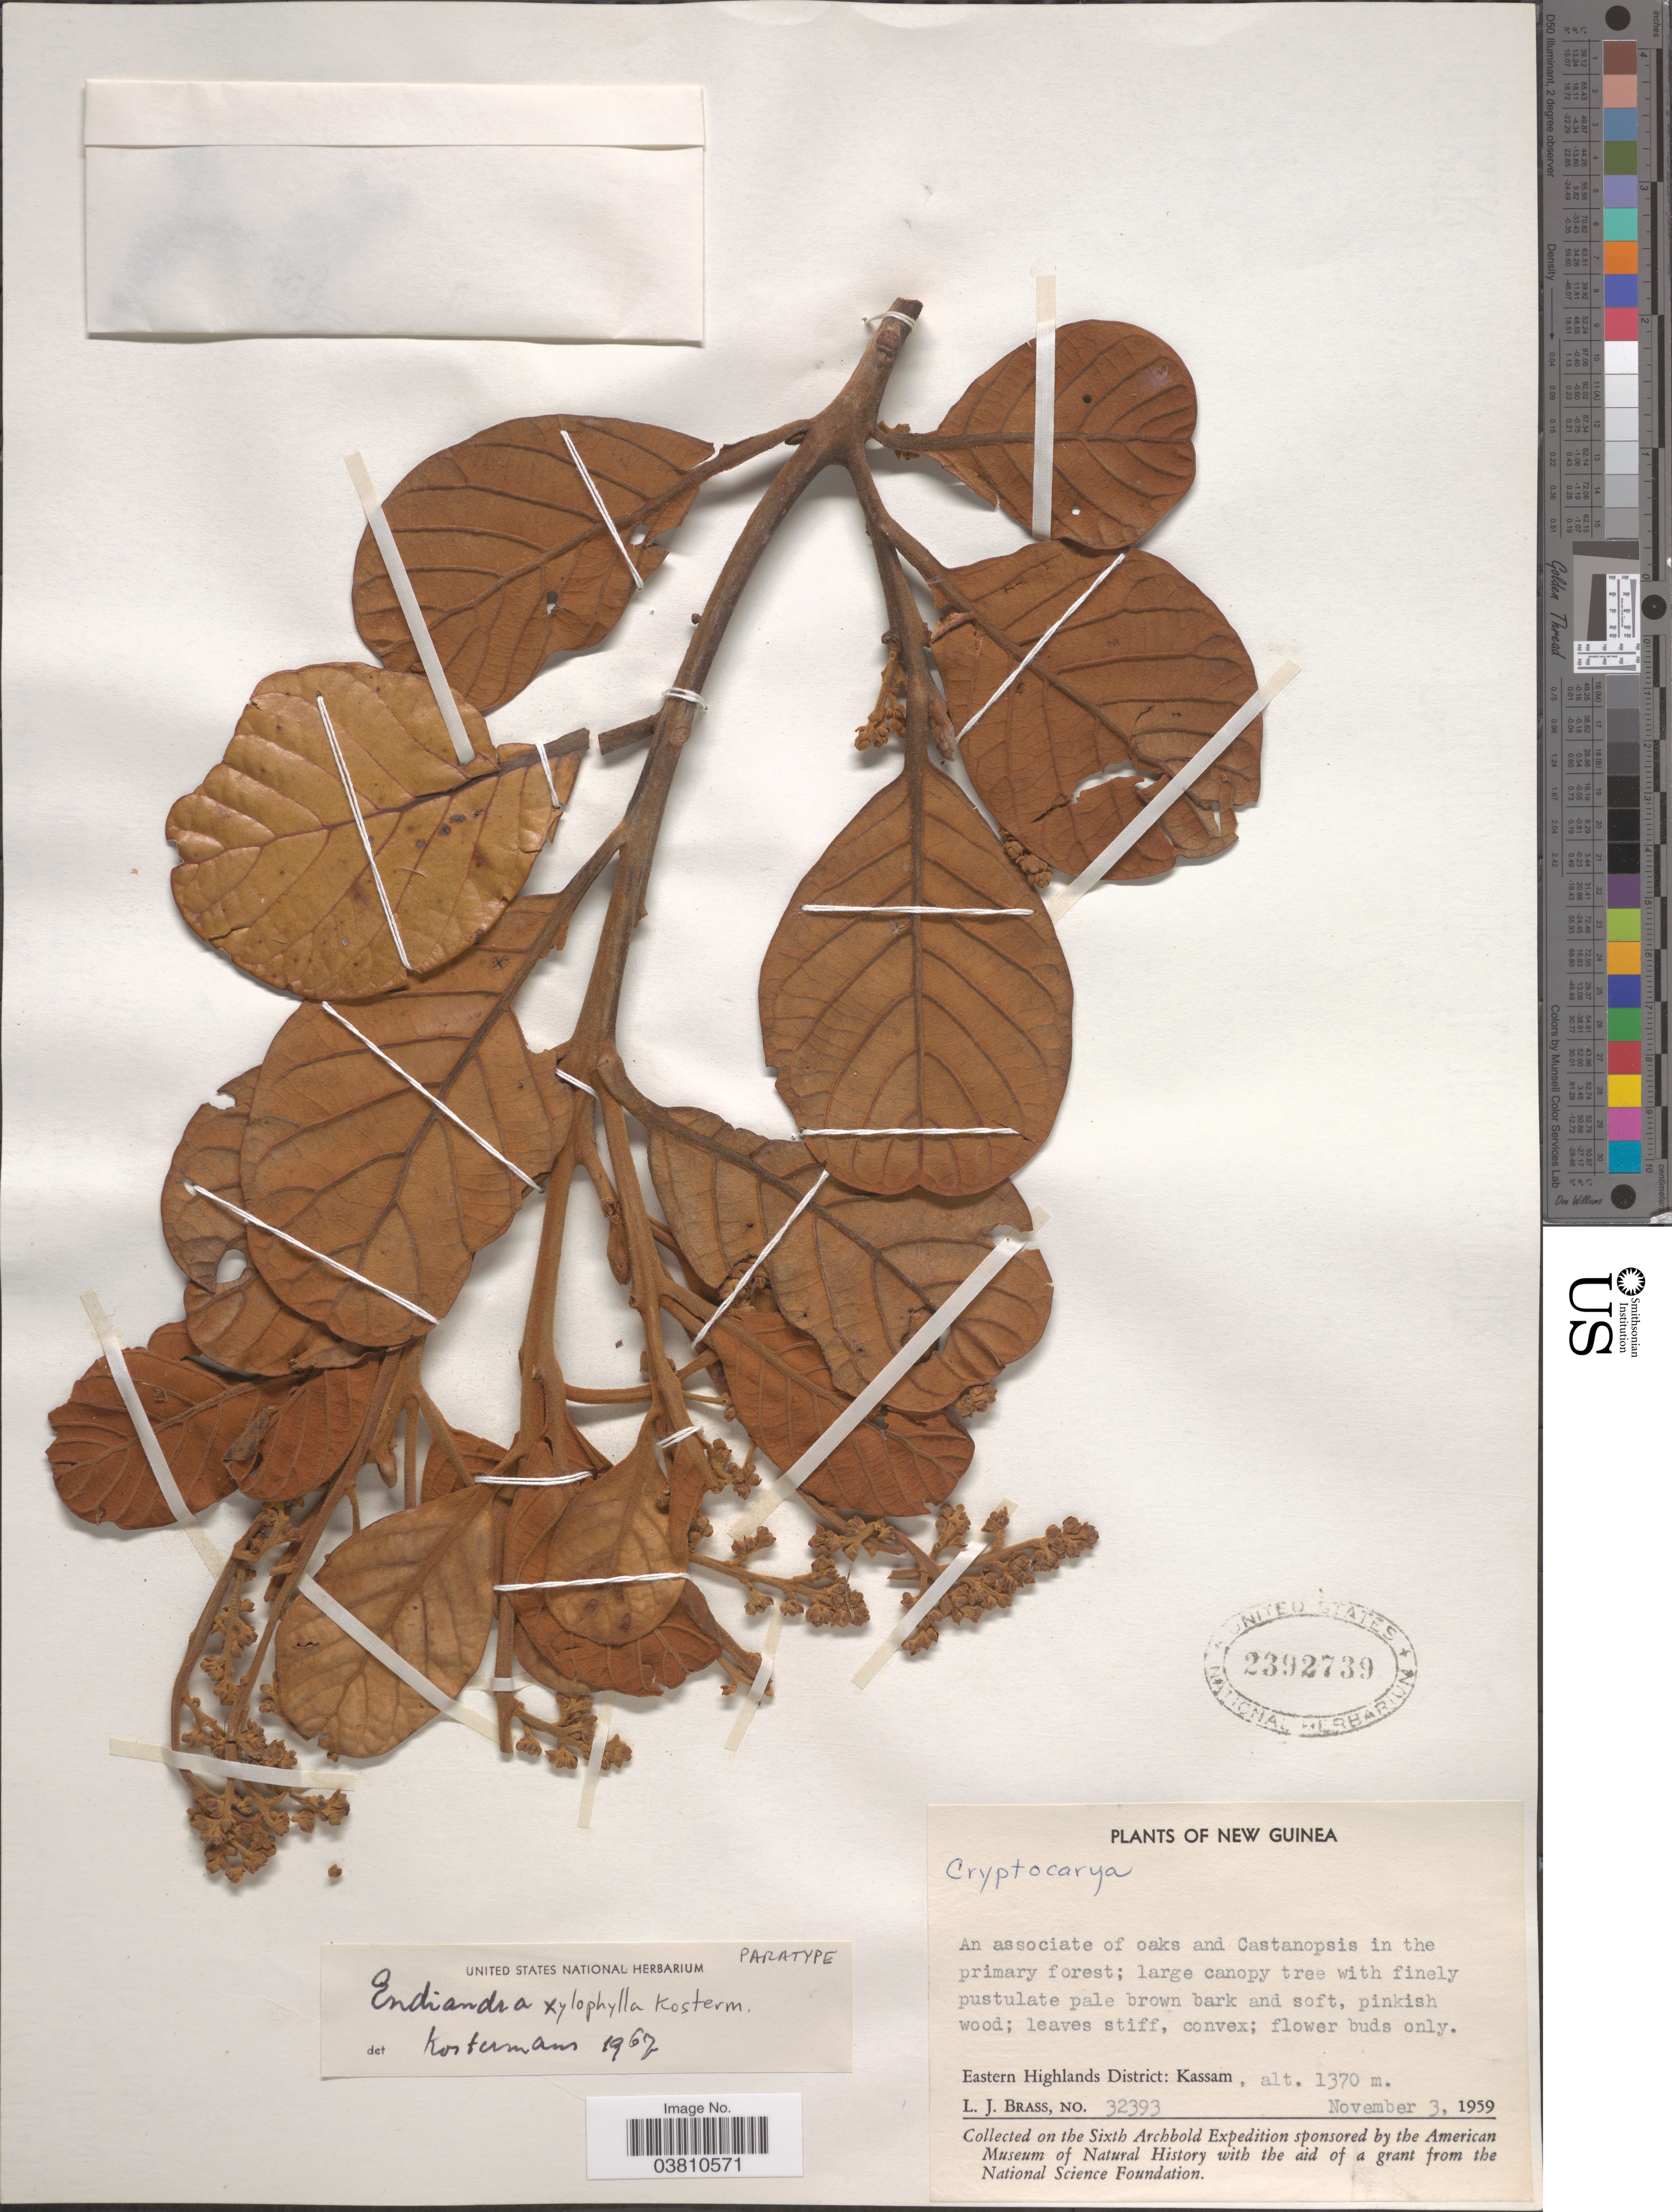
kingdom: Plantae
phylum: Tracheophyta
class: Magnoliopsida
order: Laurales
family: Lauraceae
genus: Endiandra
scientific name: Endiandra xylophylla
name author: Kosterm.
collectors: L. J. Brass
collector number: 32393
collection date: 1959-11-03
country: Papua New Guinea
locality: New Guinea. Eastern Highlands District: Kassam.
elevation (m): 1370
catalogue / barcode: US 2392739